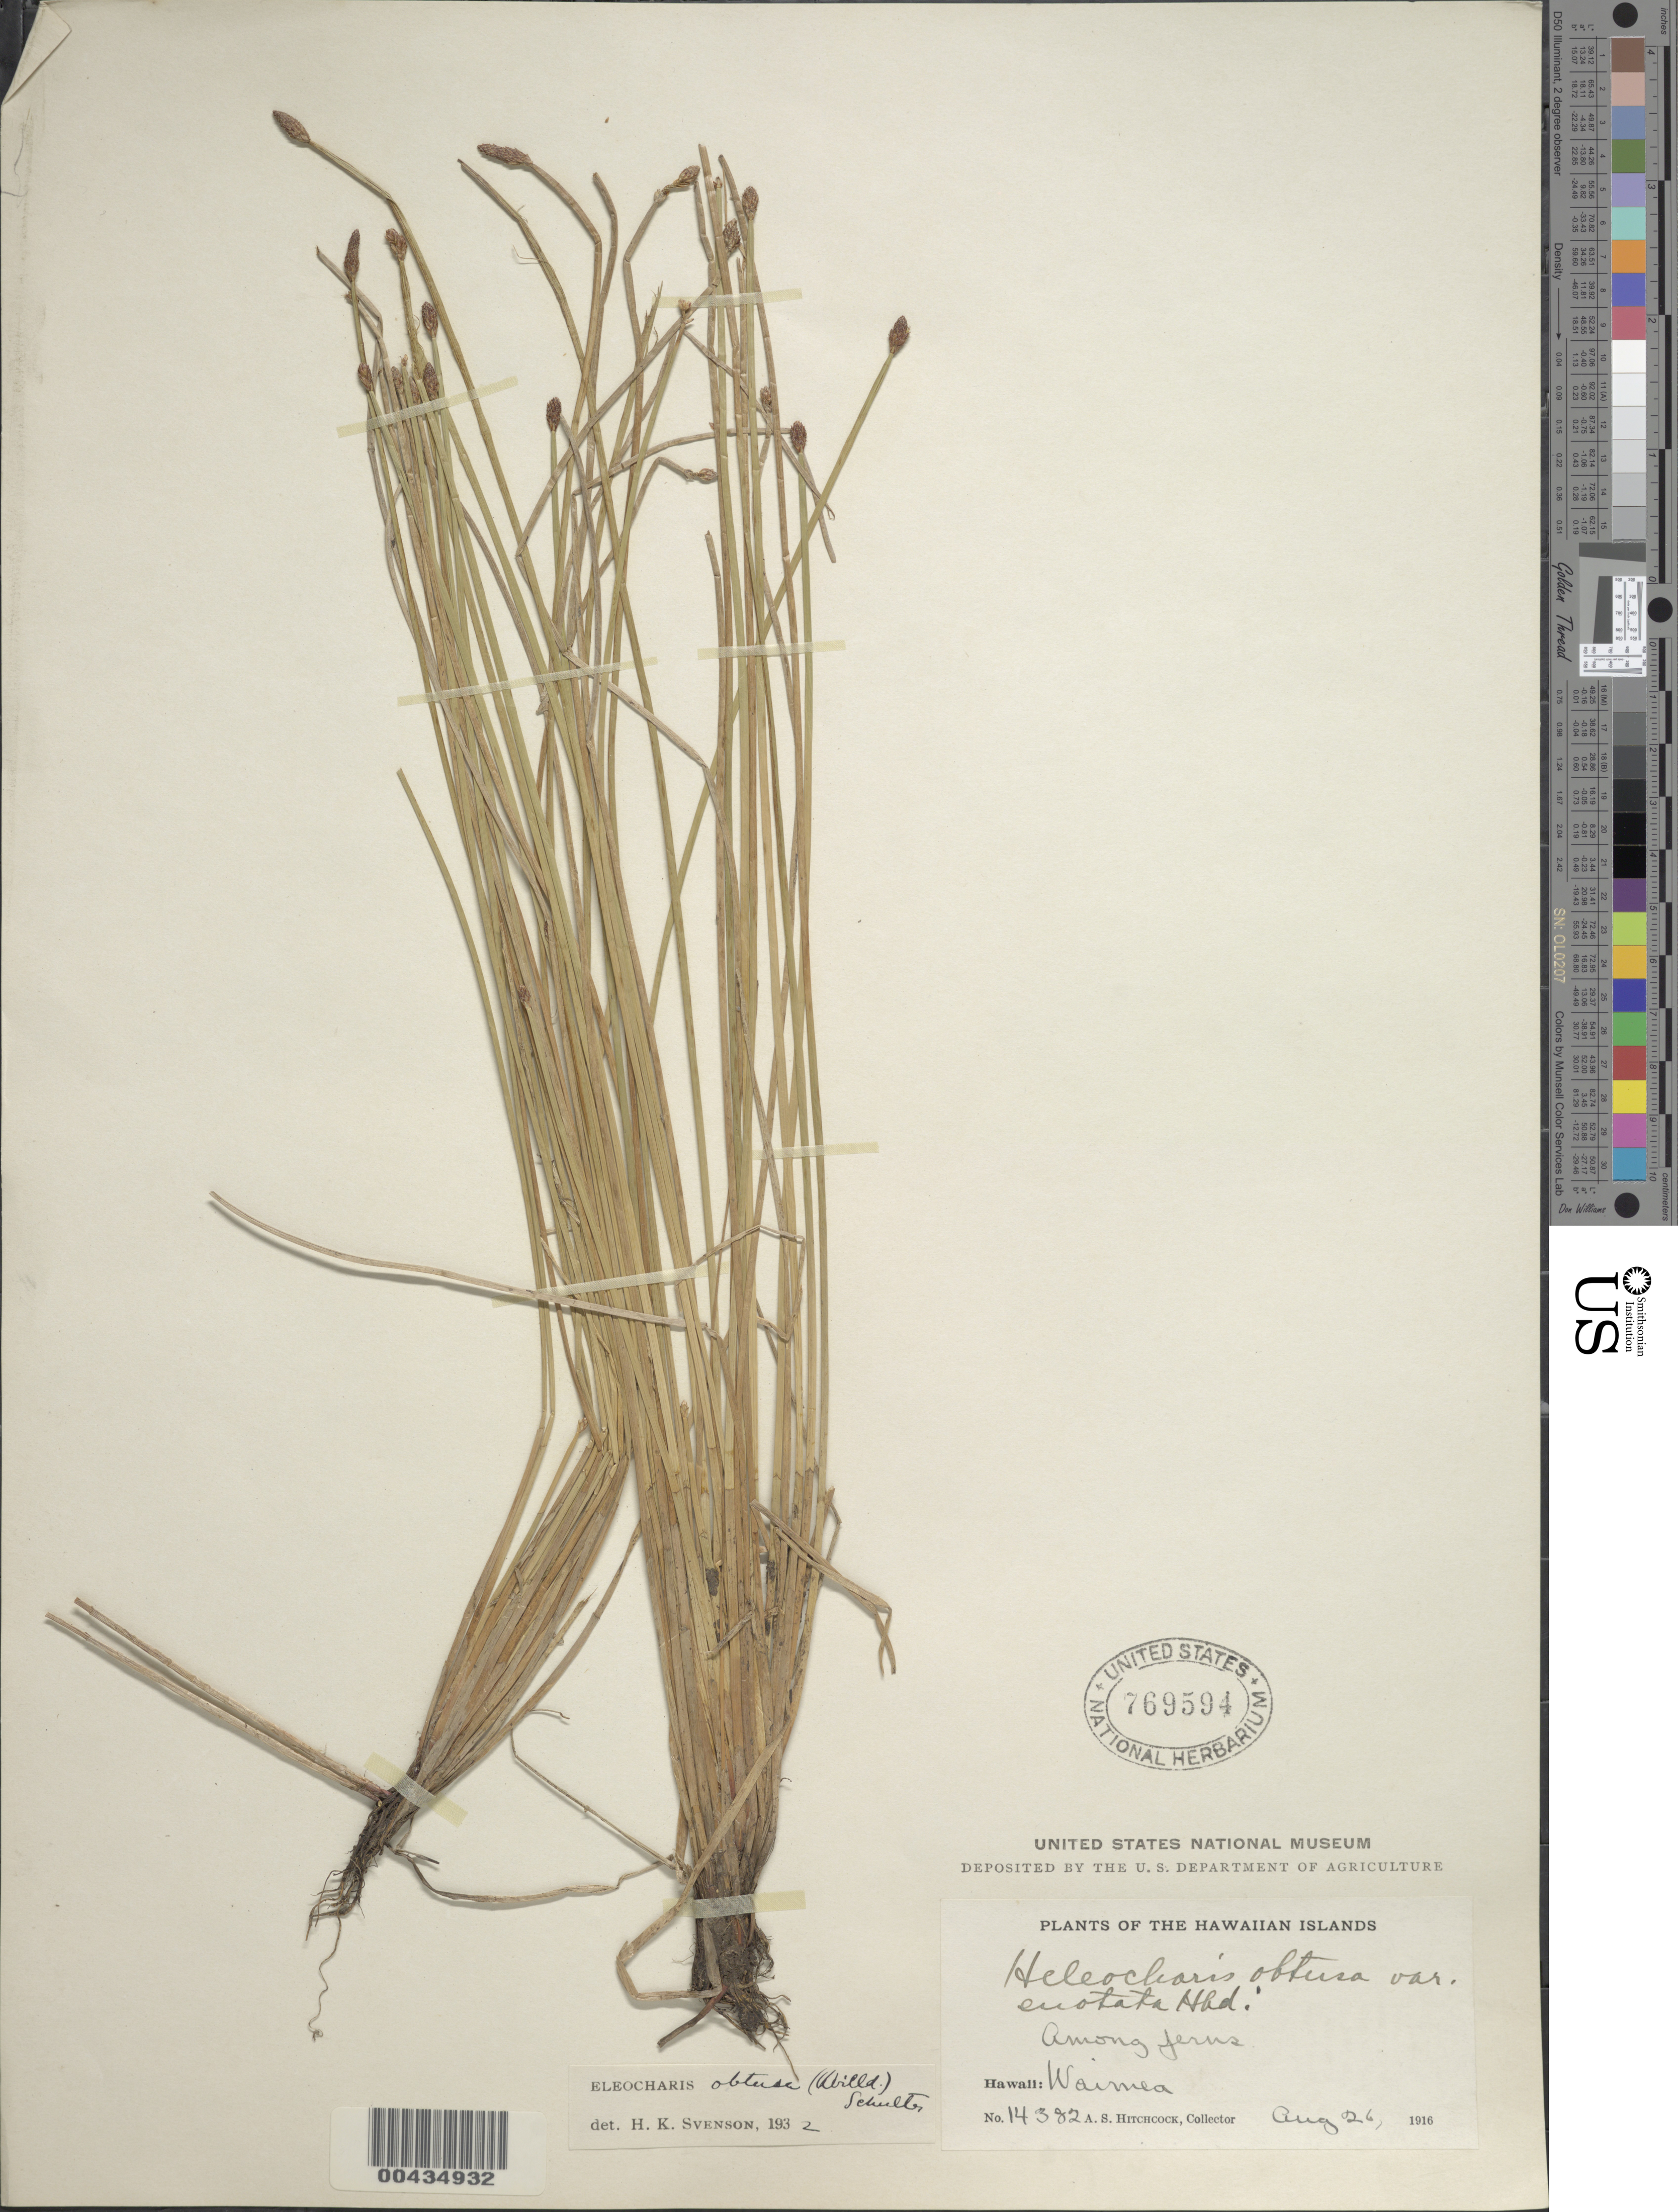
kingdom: Plantae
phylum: Tracheophyta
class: Liliopsida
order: Poales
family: Cyperaceae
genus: Eleocharis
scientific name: Eleocharis obtusa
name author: (Willd.) Schult.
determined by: Svenson, Henry K.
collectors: A. S. Hitchcock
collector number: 14382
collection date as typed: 26 Aug 1916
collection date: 1916-08-26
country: United States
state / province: Hawaii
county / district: Hawaii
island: Hawaii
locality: Waimea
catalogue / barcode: US 769594